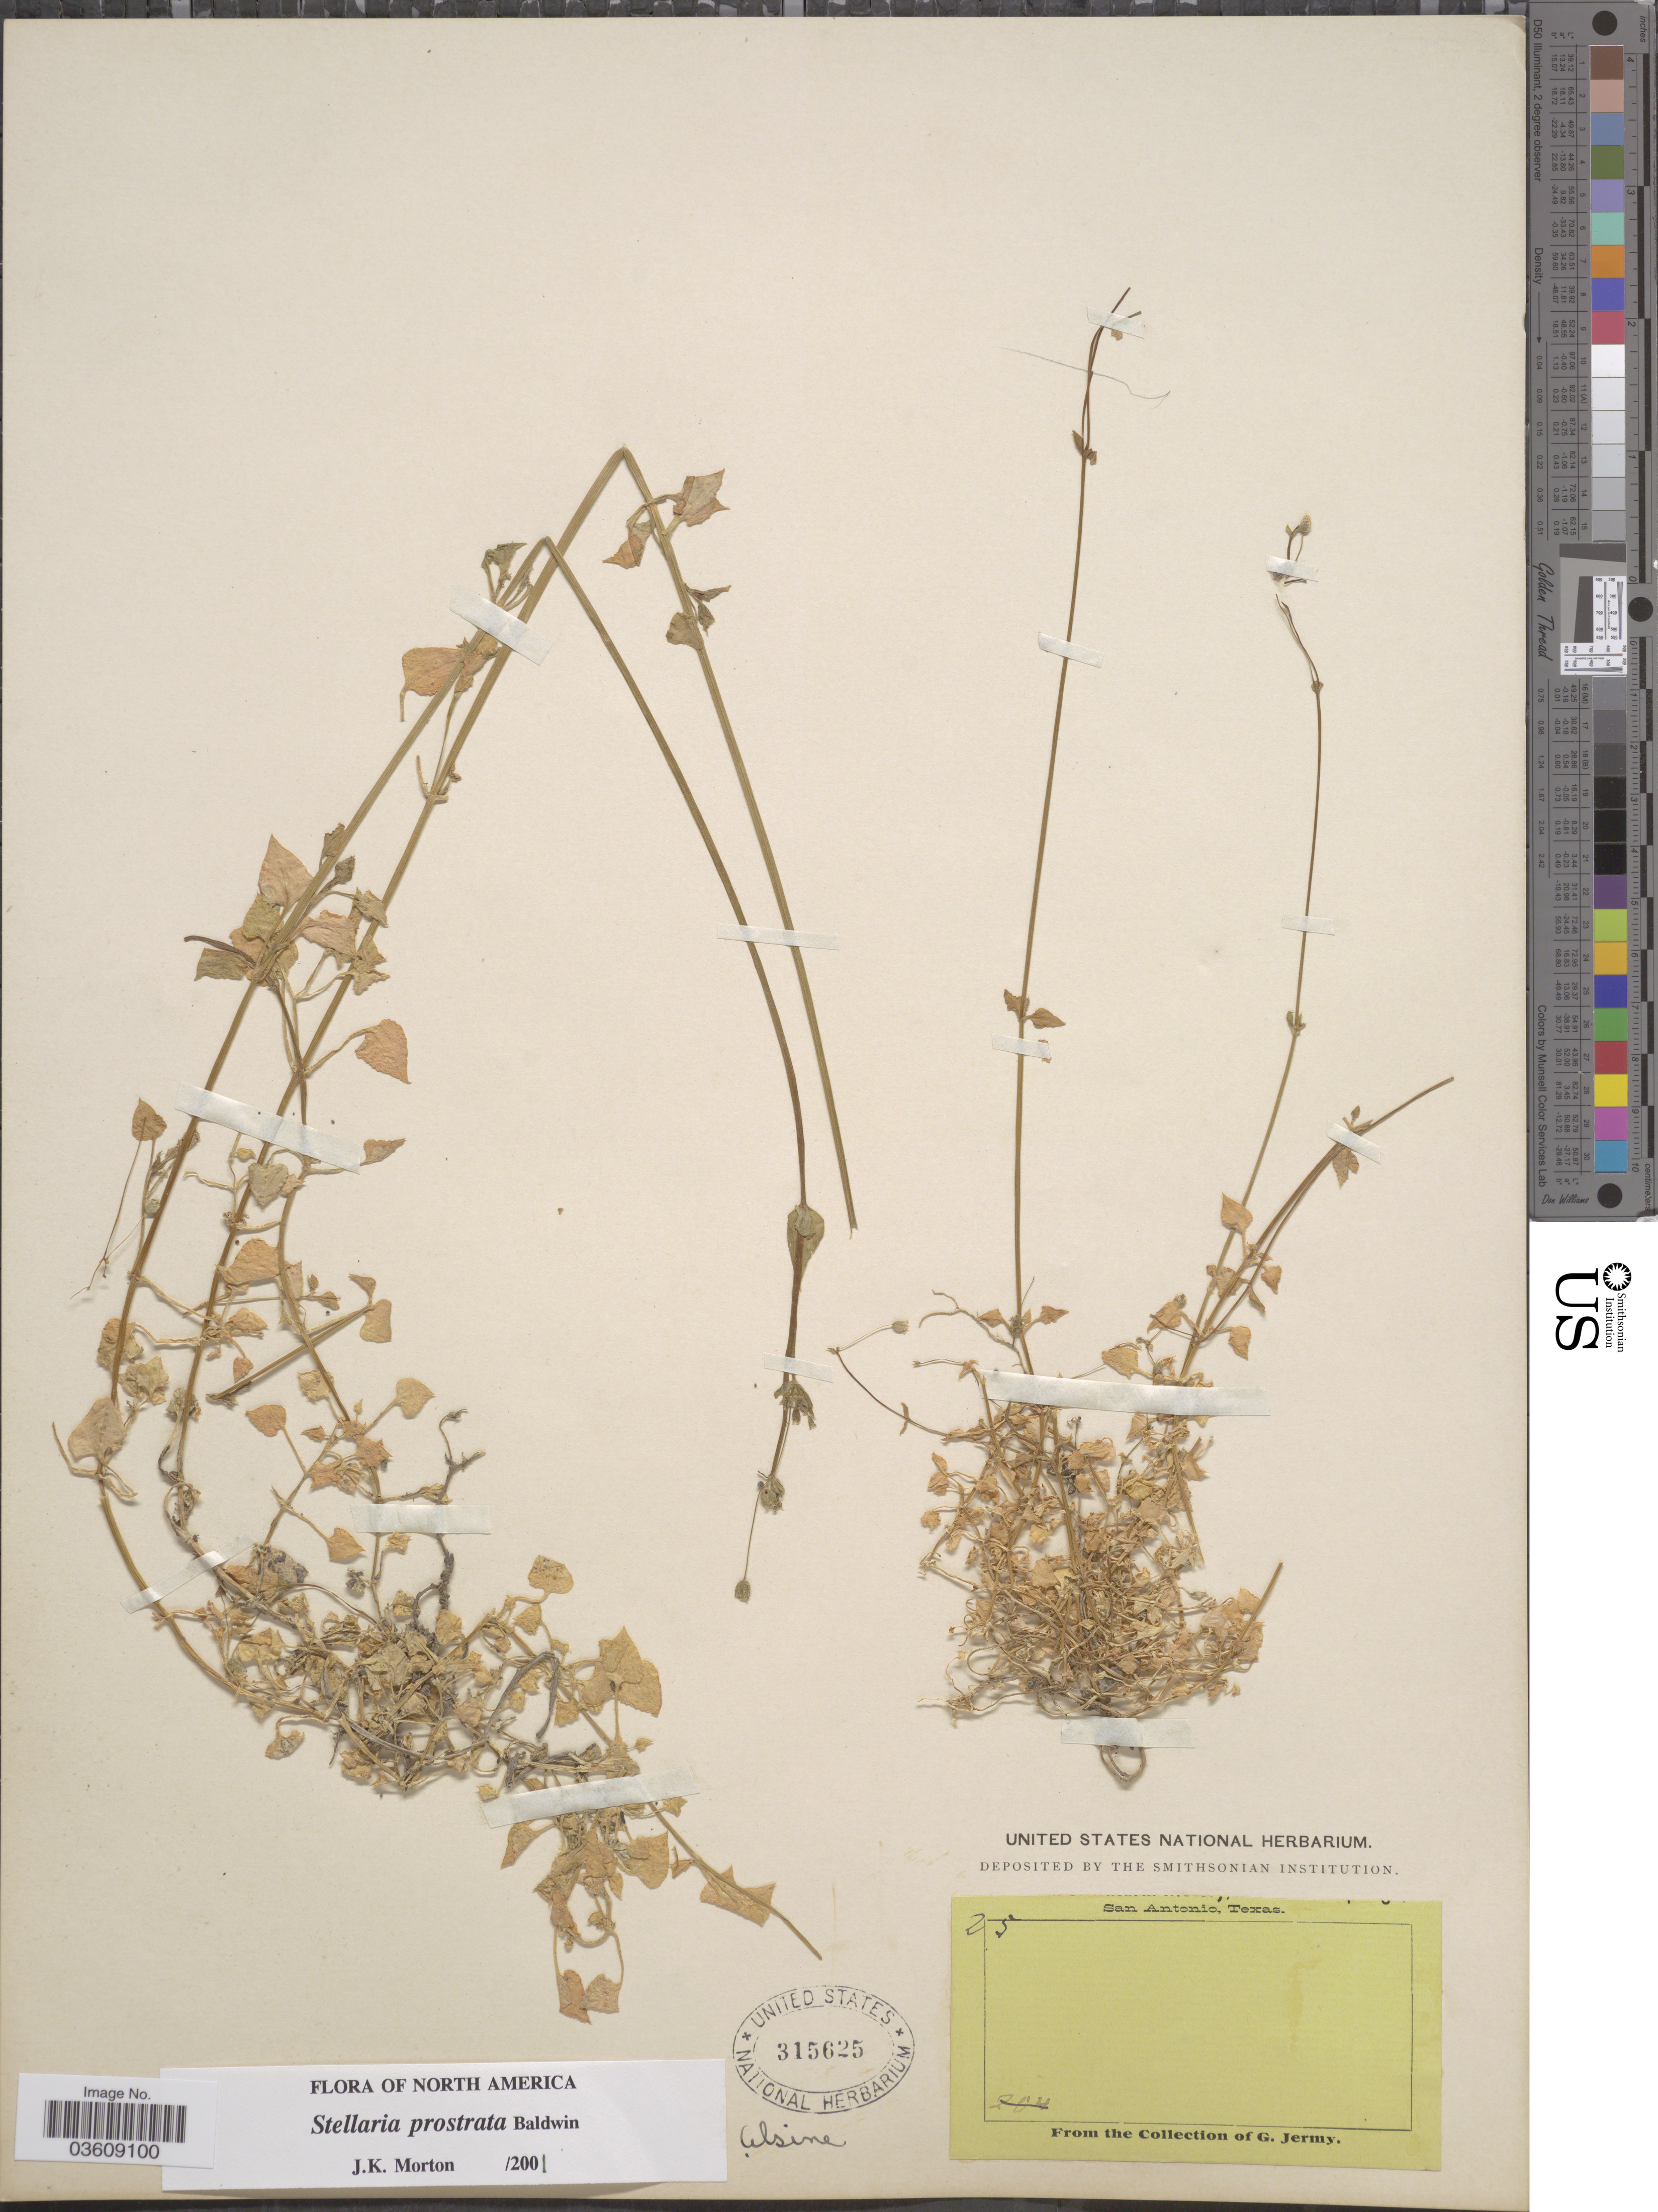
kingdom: Plantae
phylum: Tracheophyta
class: Magnoliopsida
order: Caryophyllales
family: Caryophyllaceae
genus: Stellaria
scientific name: Stellaria prostrata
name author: Baldwin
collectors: G. Jermy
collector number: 25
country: United States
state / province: Texas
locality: San Antonio.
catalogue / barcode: US 315625